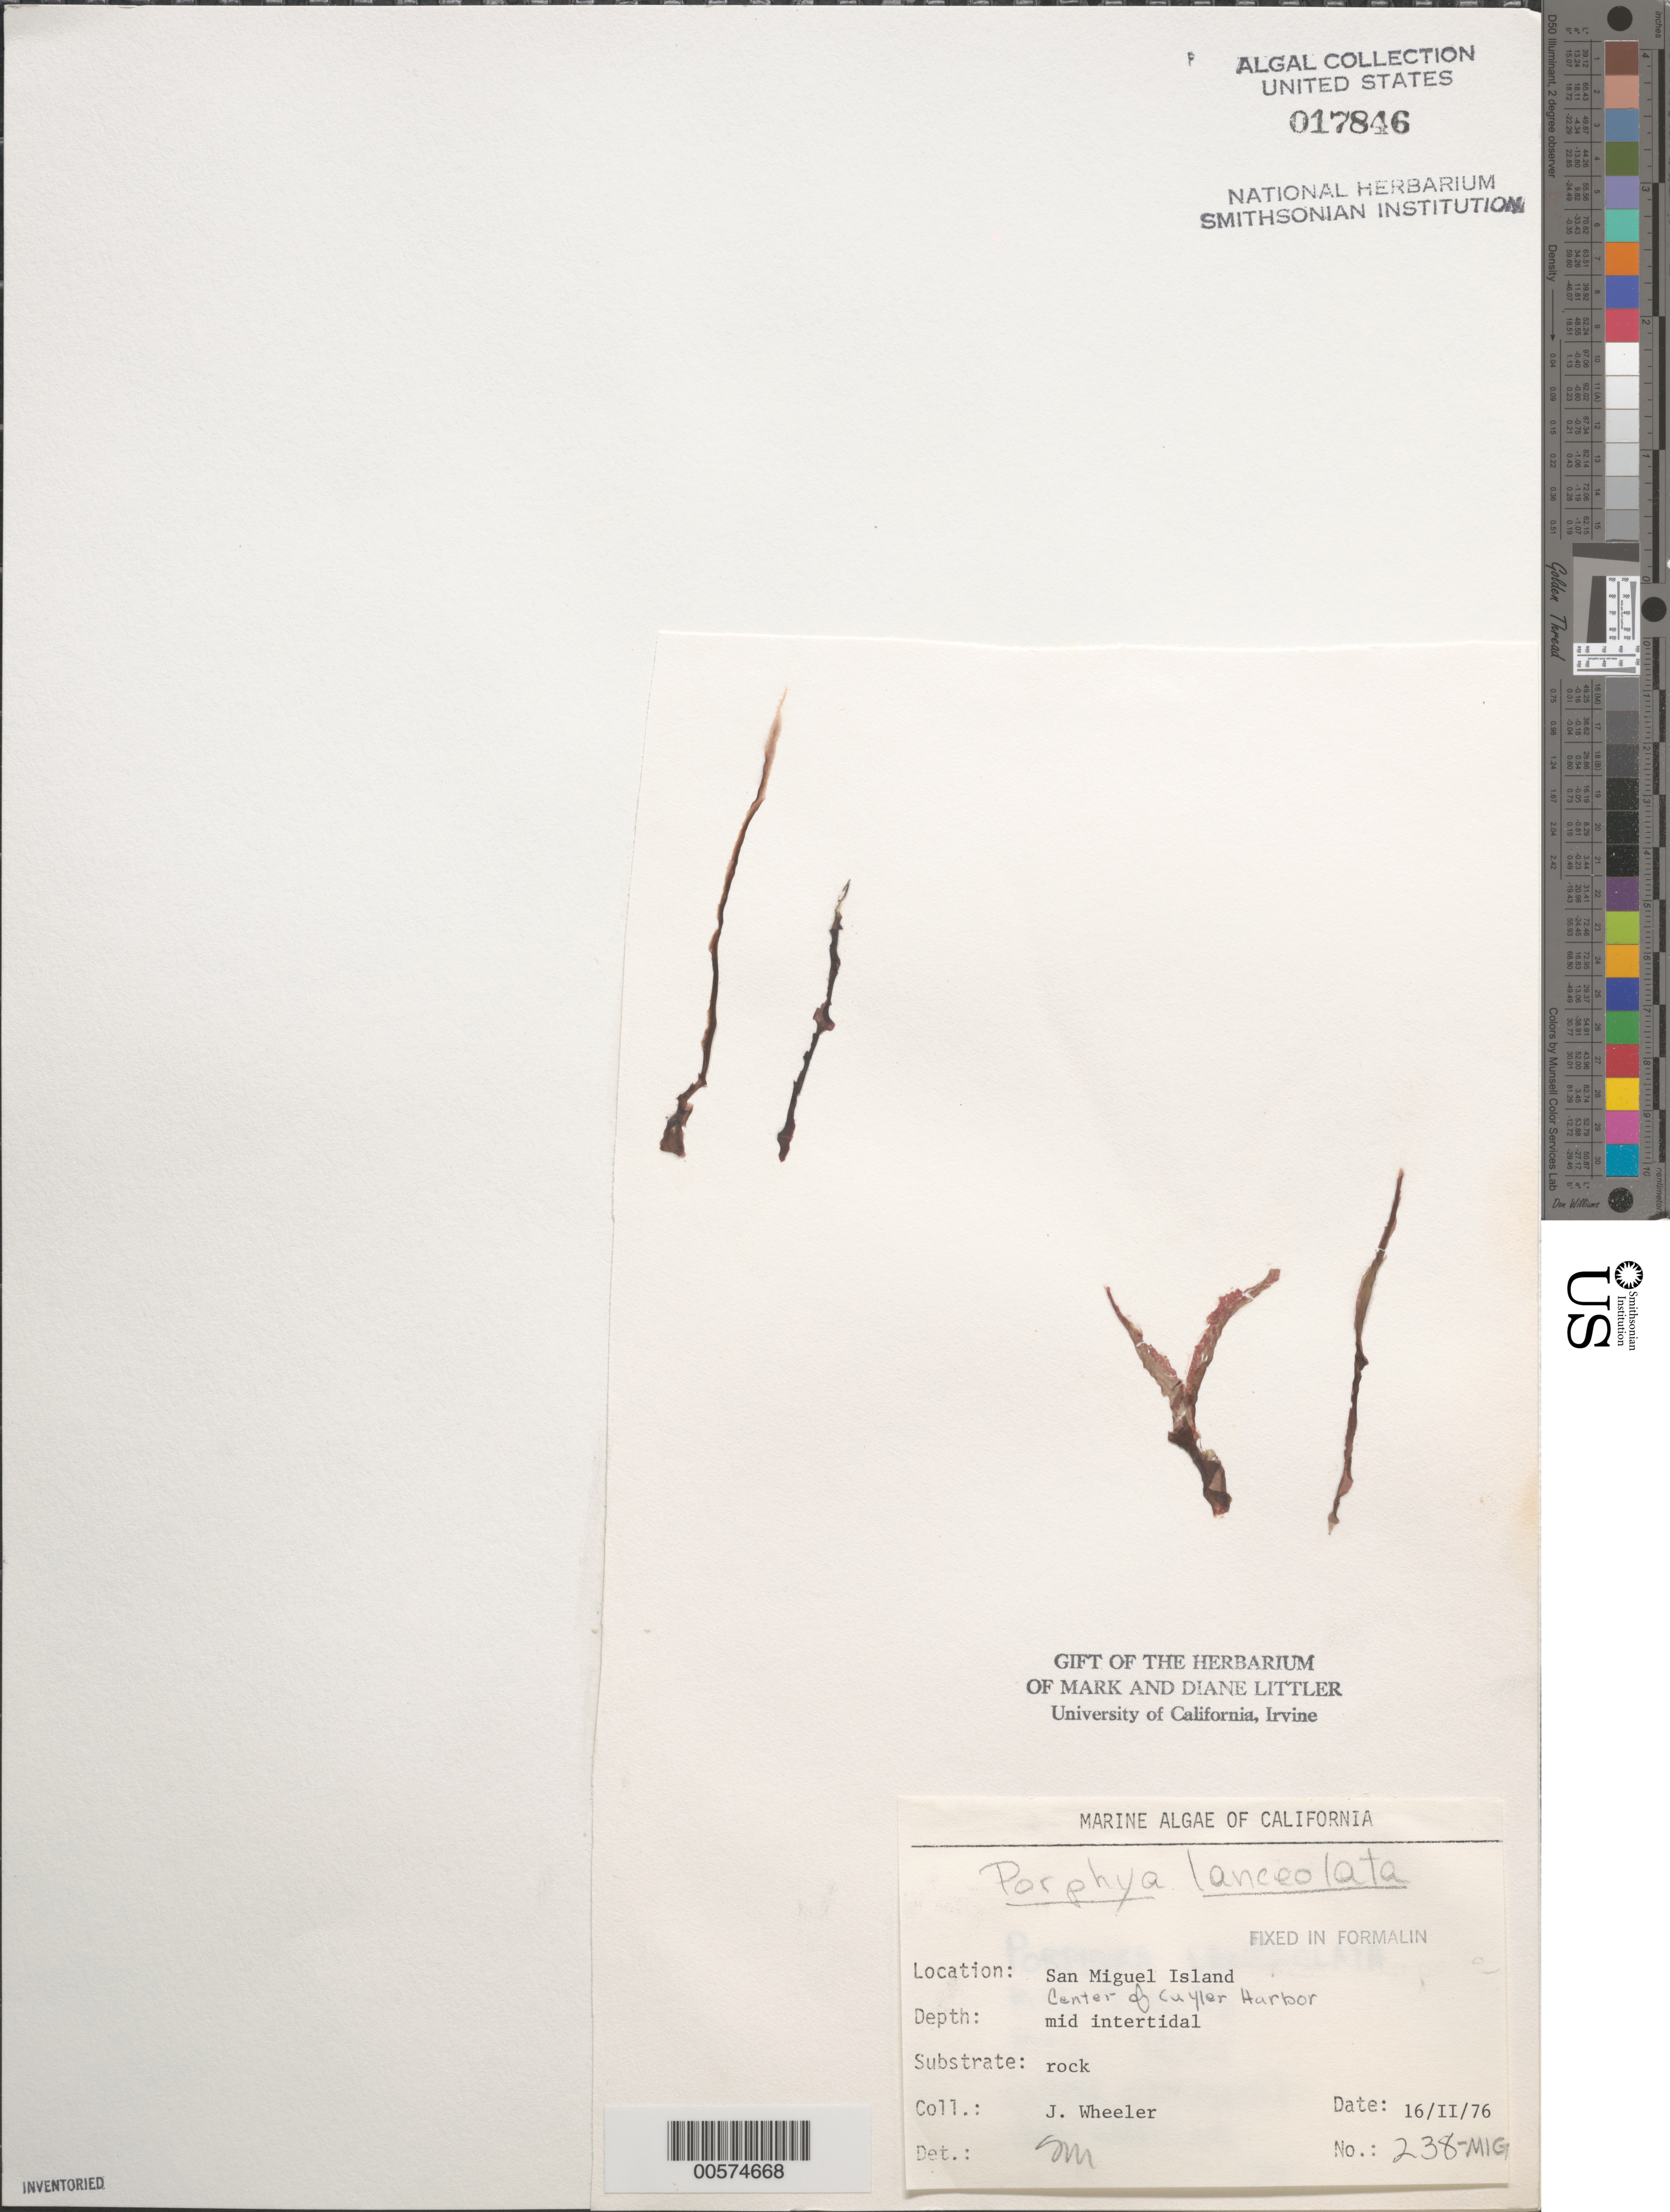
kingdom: Plantae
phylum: Rhodophyta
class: Bangiophyceae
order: Bangiales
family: Bangiaceae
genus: Pyropia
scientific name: Pyropia lanceolata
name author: (Setchell & Hus) S.C. Lindstrom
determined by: Algae name updating Project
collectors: J. L. Wheeler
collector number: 238-mig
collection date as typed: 16 Feb 1976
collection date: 1976-02-16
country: United States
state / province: California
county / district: Santa Barbara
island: San Miguel Island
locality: Cuyler Harbor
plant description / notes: BLM-SOCALBIGHT Rocky Intertidal Survey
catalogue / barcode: US 17846